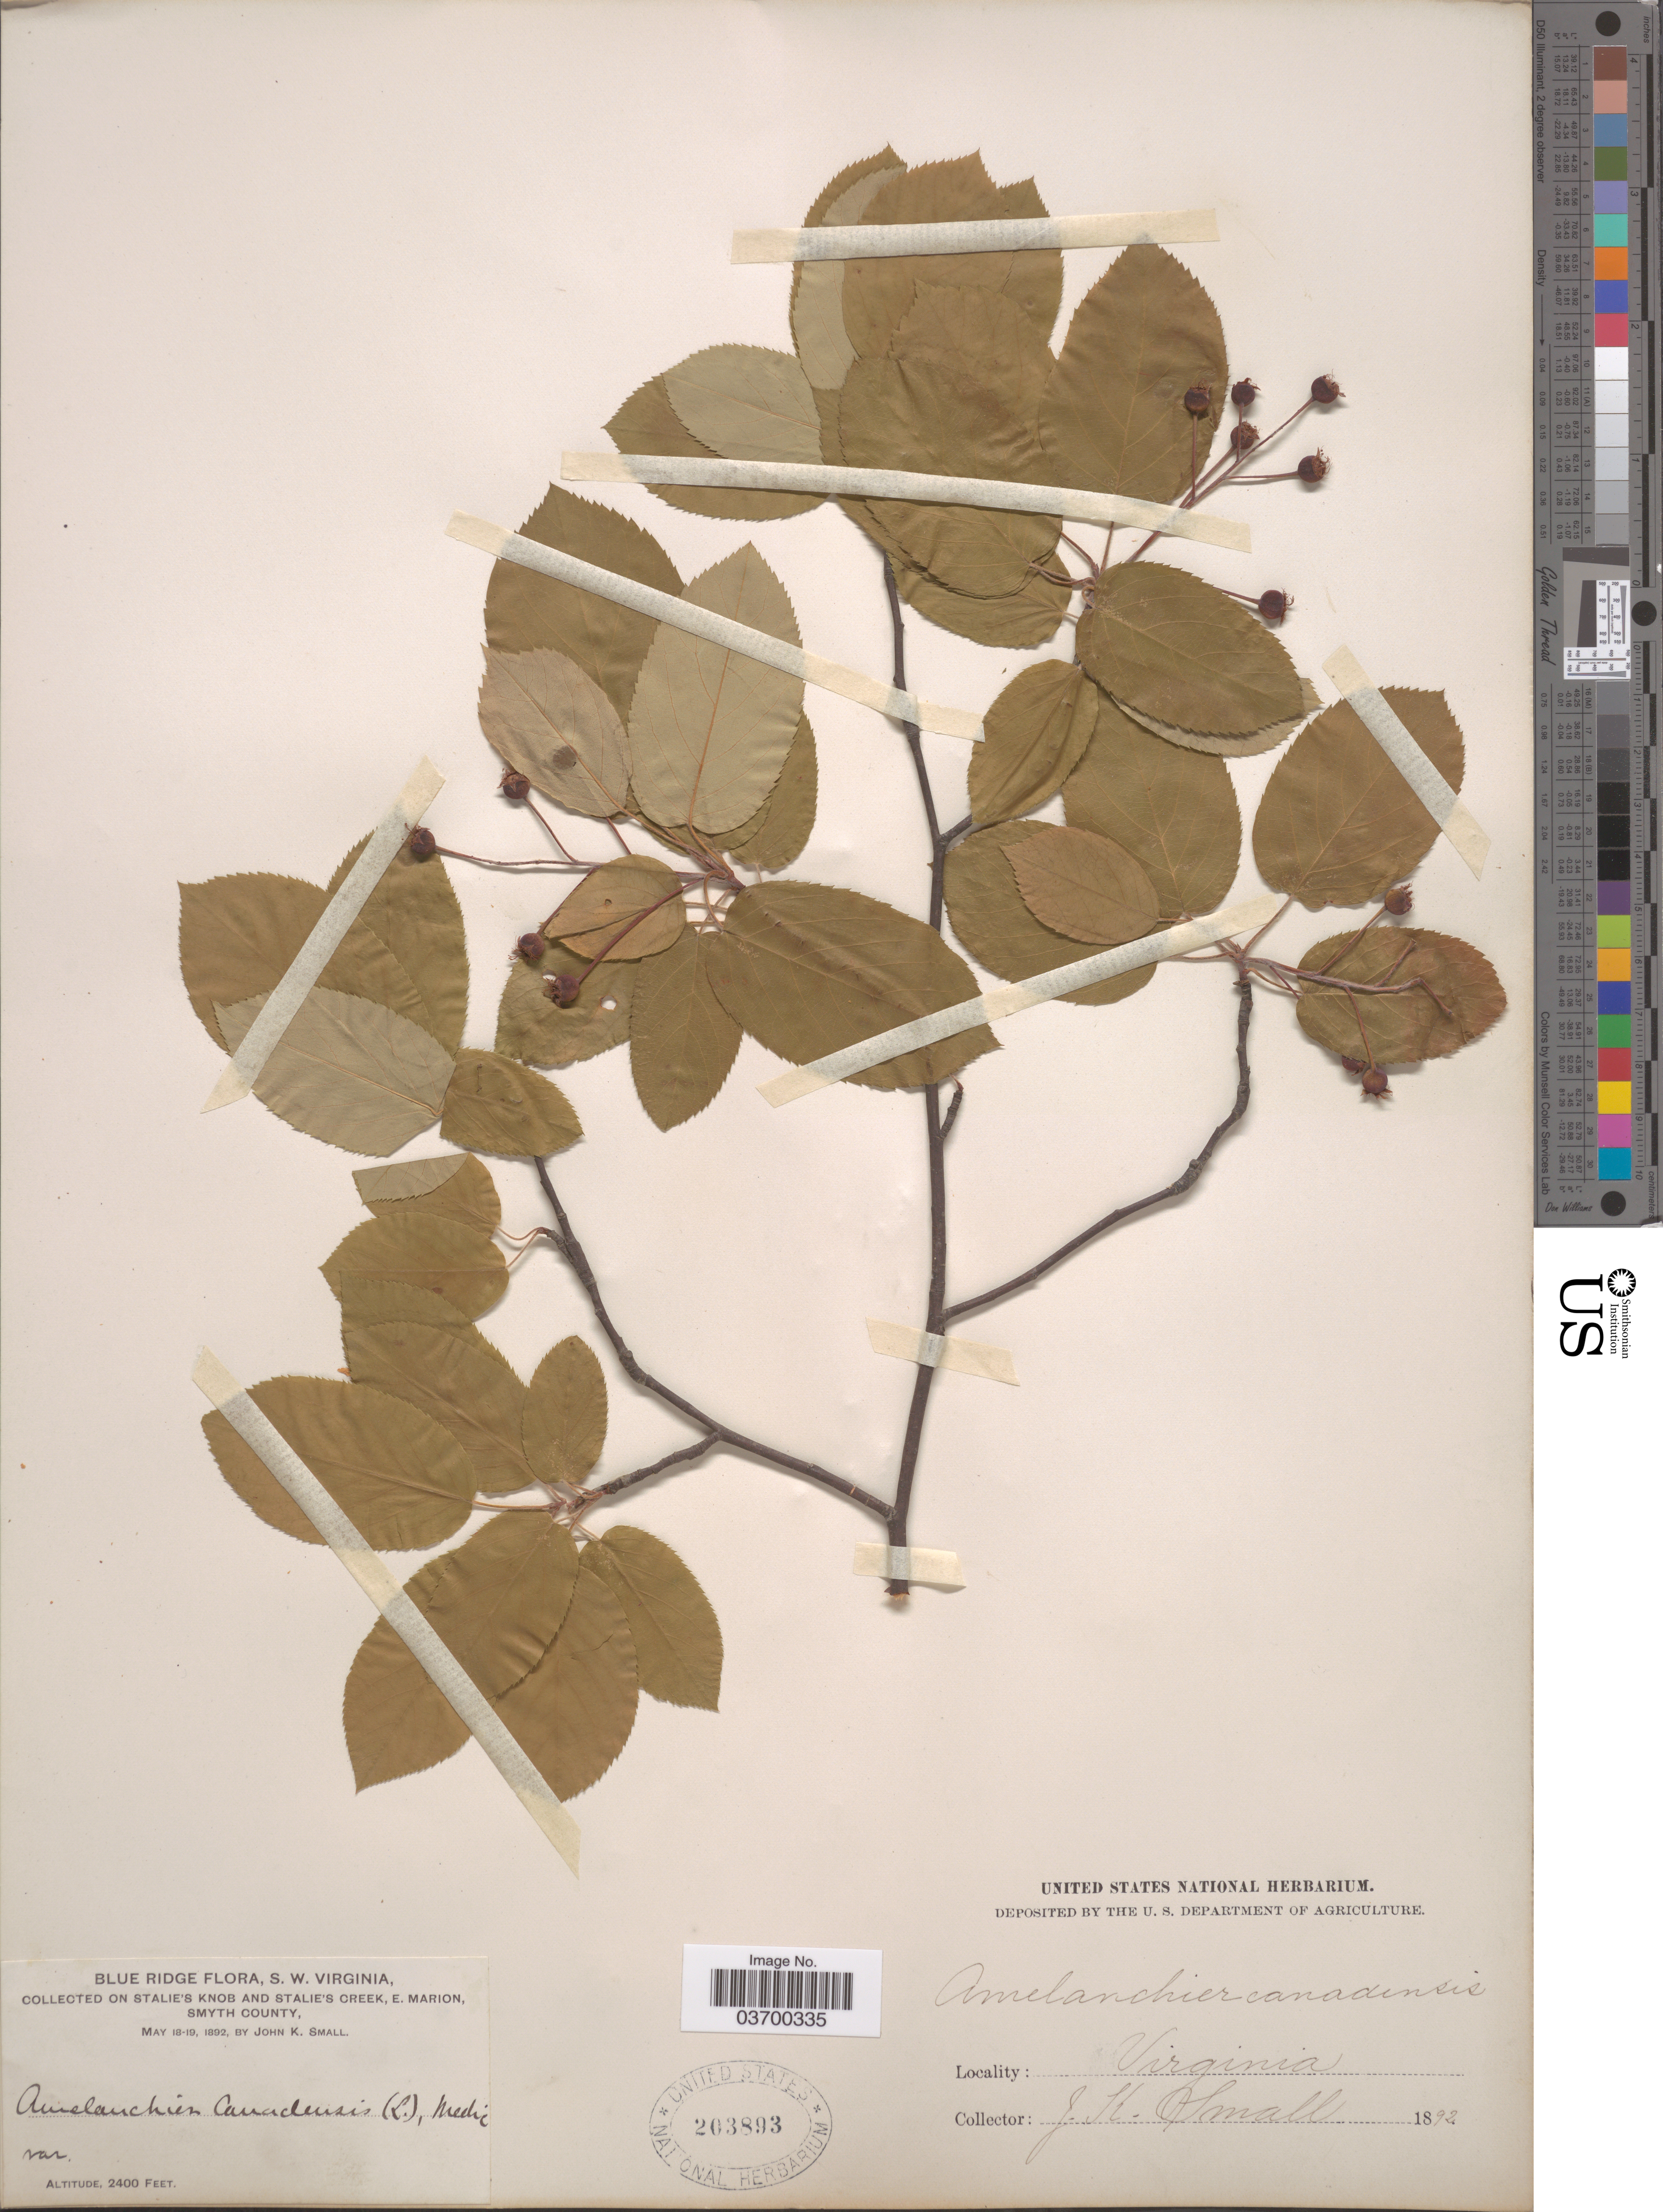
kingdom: Plantae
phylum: Tracheophyta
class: Magnoliopsida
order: Rosales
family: Rosaceae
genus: Amelanchier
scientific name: Amelanchier canadensis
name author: (L.) Medic.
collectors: J. K. Small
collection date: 1892-05-18/1892-05-19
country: United States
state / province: Virginia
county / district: Smyth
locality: Blue Ridge, S. W. Virginia. Stalie's Knob and Stalie'S Creek, E. Marion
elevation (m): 732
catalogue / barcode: US 203893